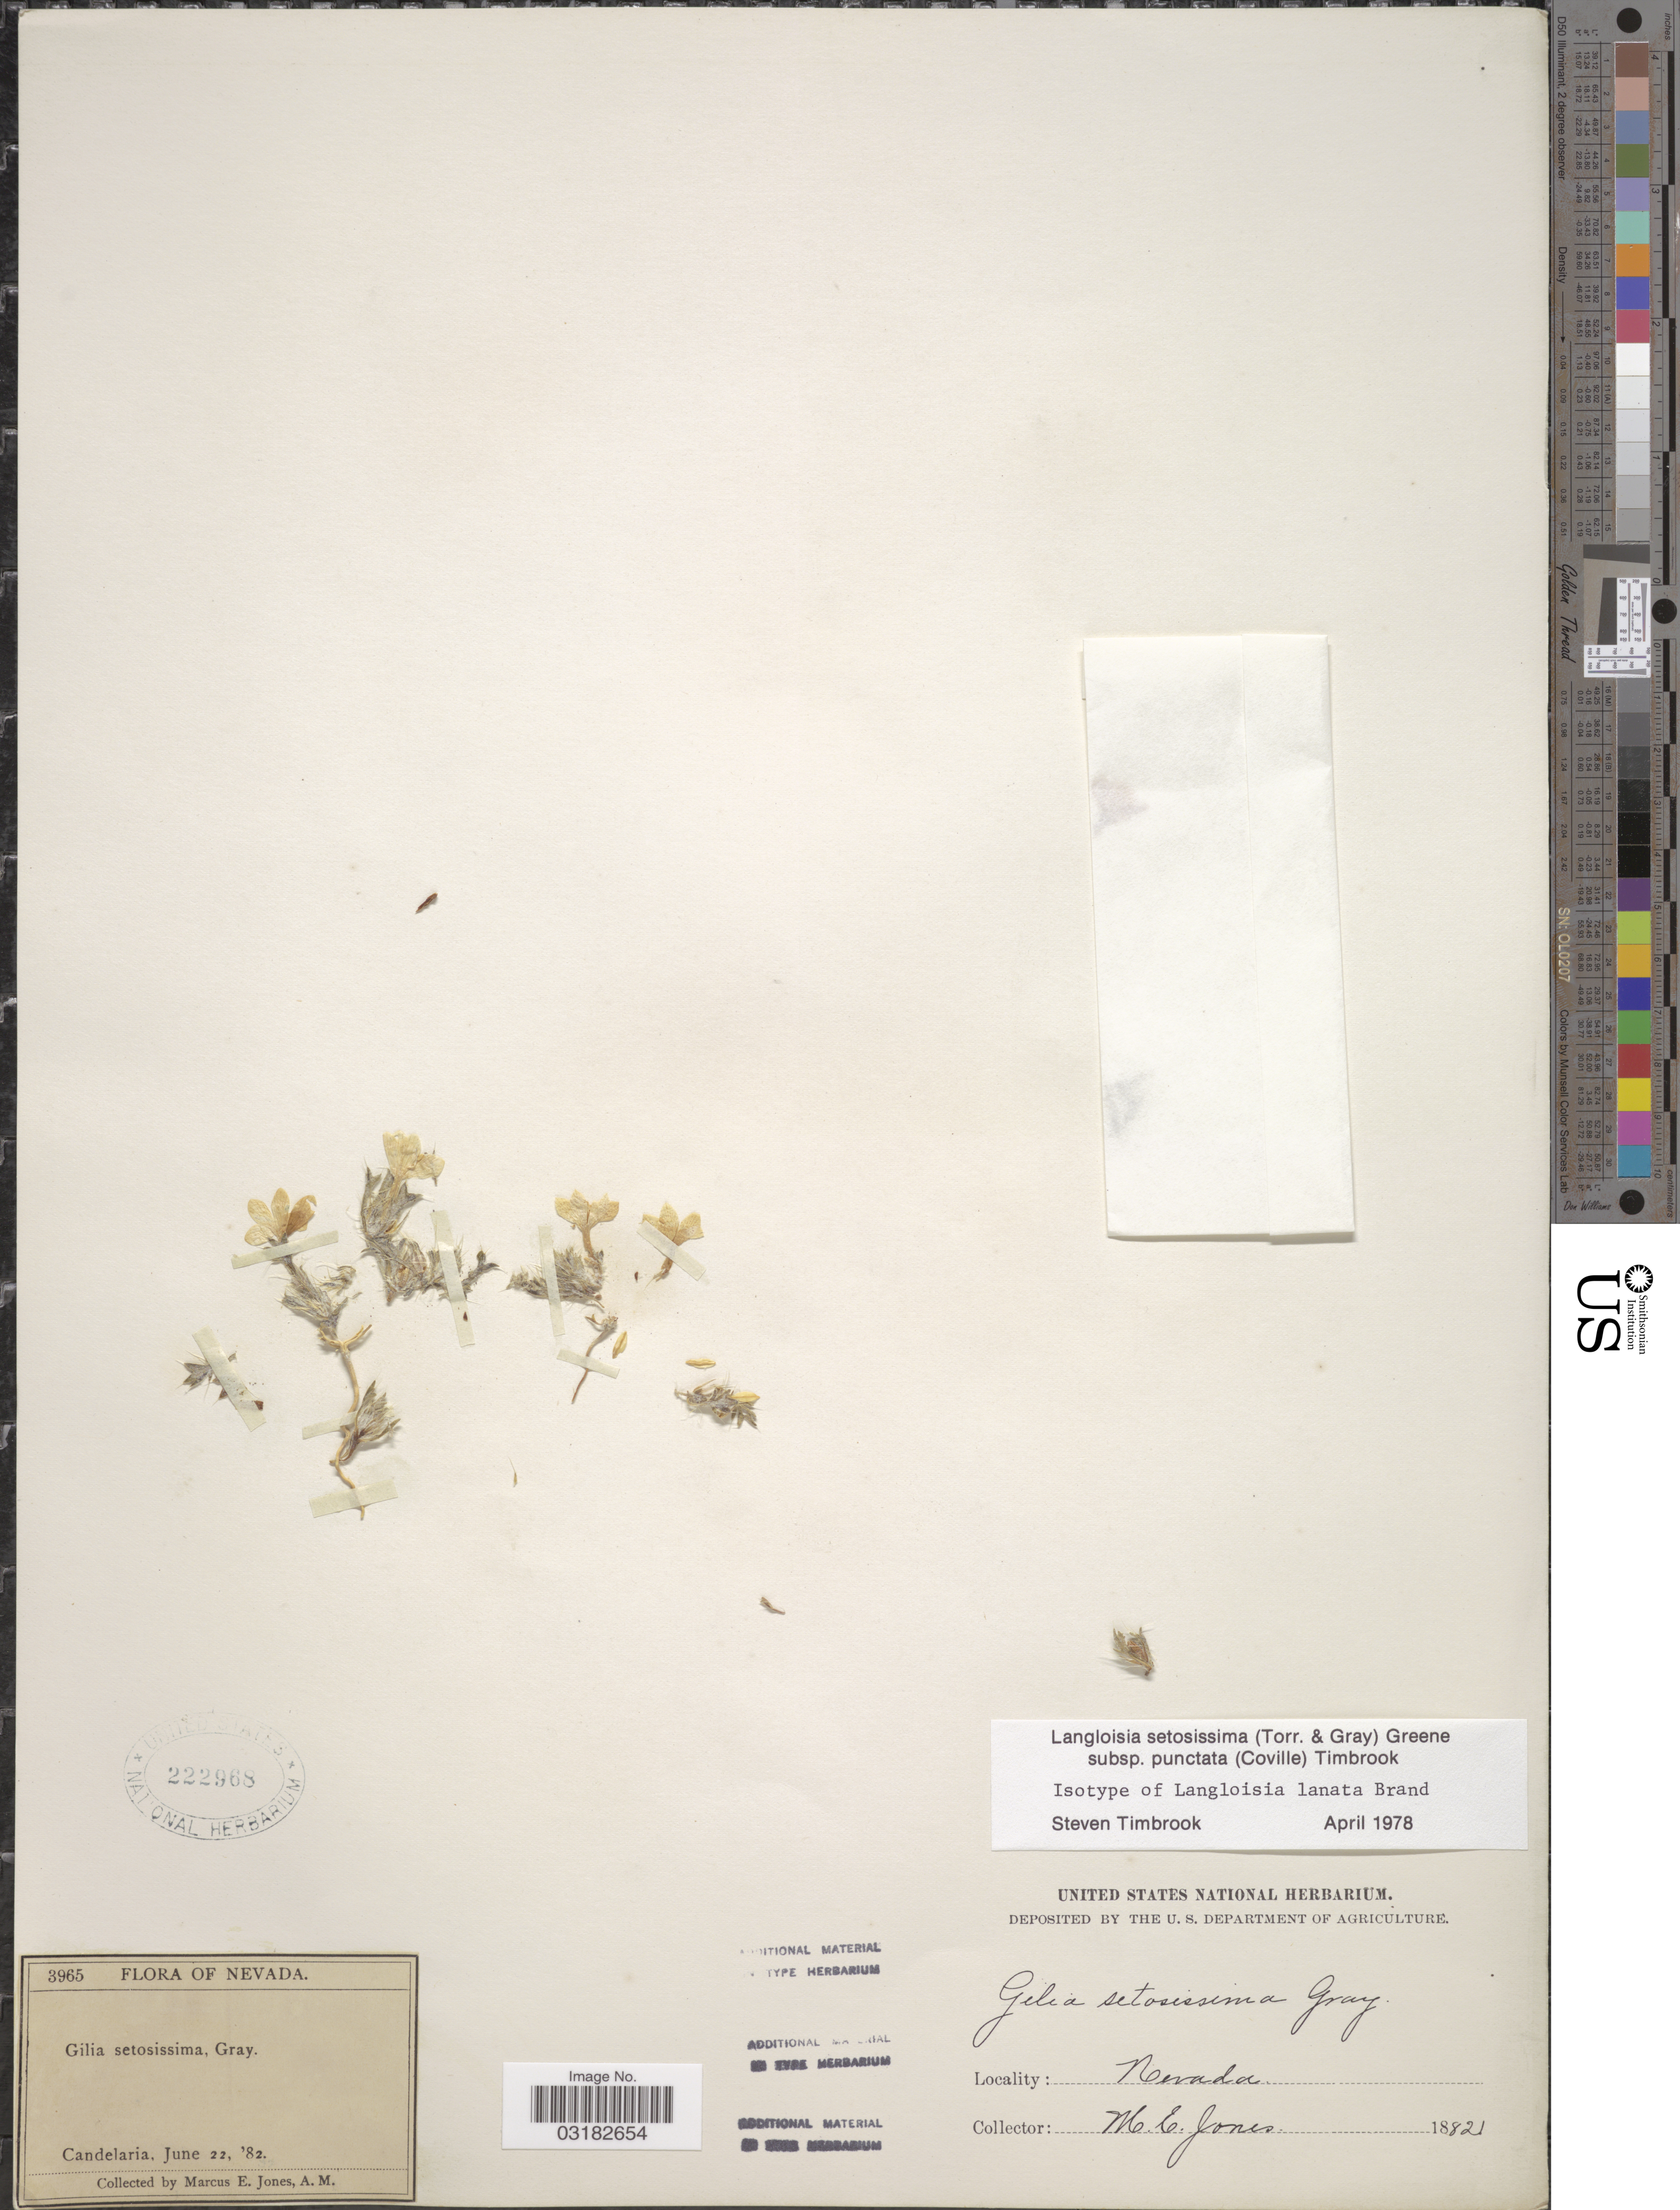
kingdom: Plantae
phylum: Tracheophyta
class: Magnoliopsida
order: Ericales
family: Polemoniaceae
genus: Langloisia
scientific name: Langloisia setosissima subsp. punctata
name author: (A. Gray ex Coville) Timbrook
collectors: M. E. Jones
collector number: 3965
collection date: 1882-06-22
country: United States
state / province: Nevada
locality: Candelaria.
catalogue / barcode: US 222968